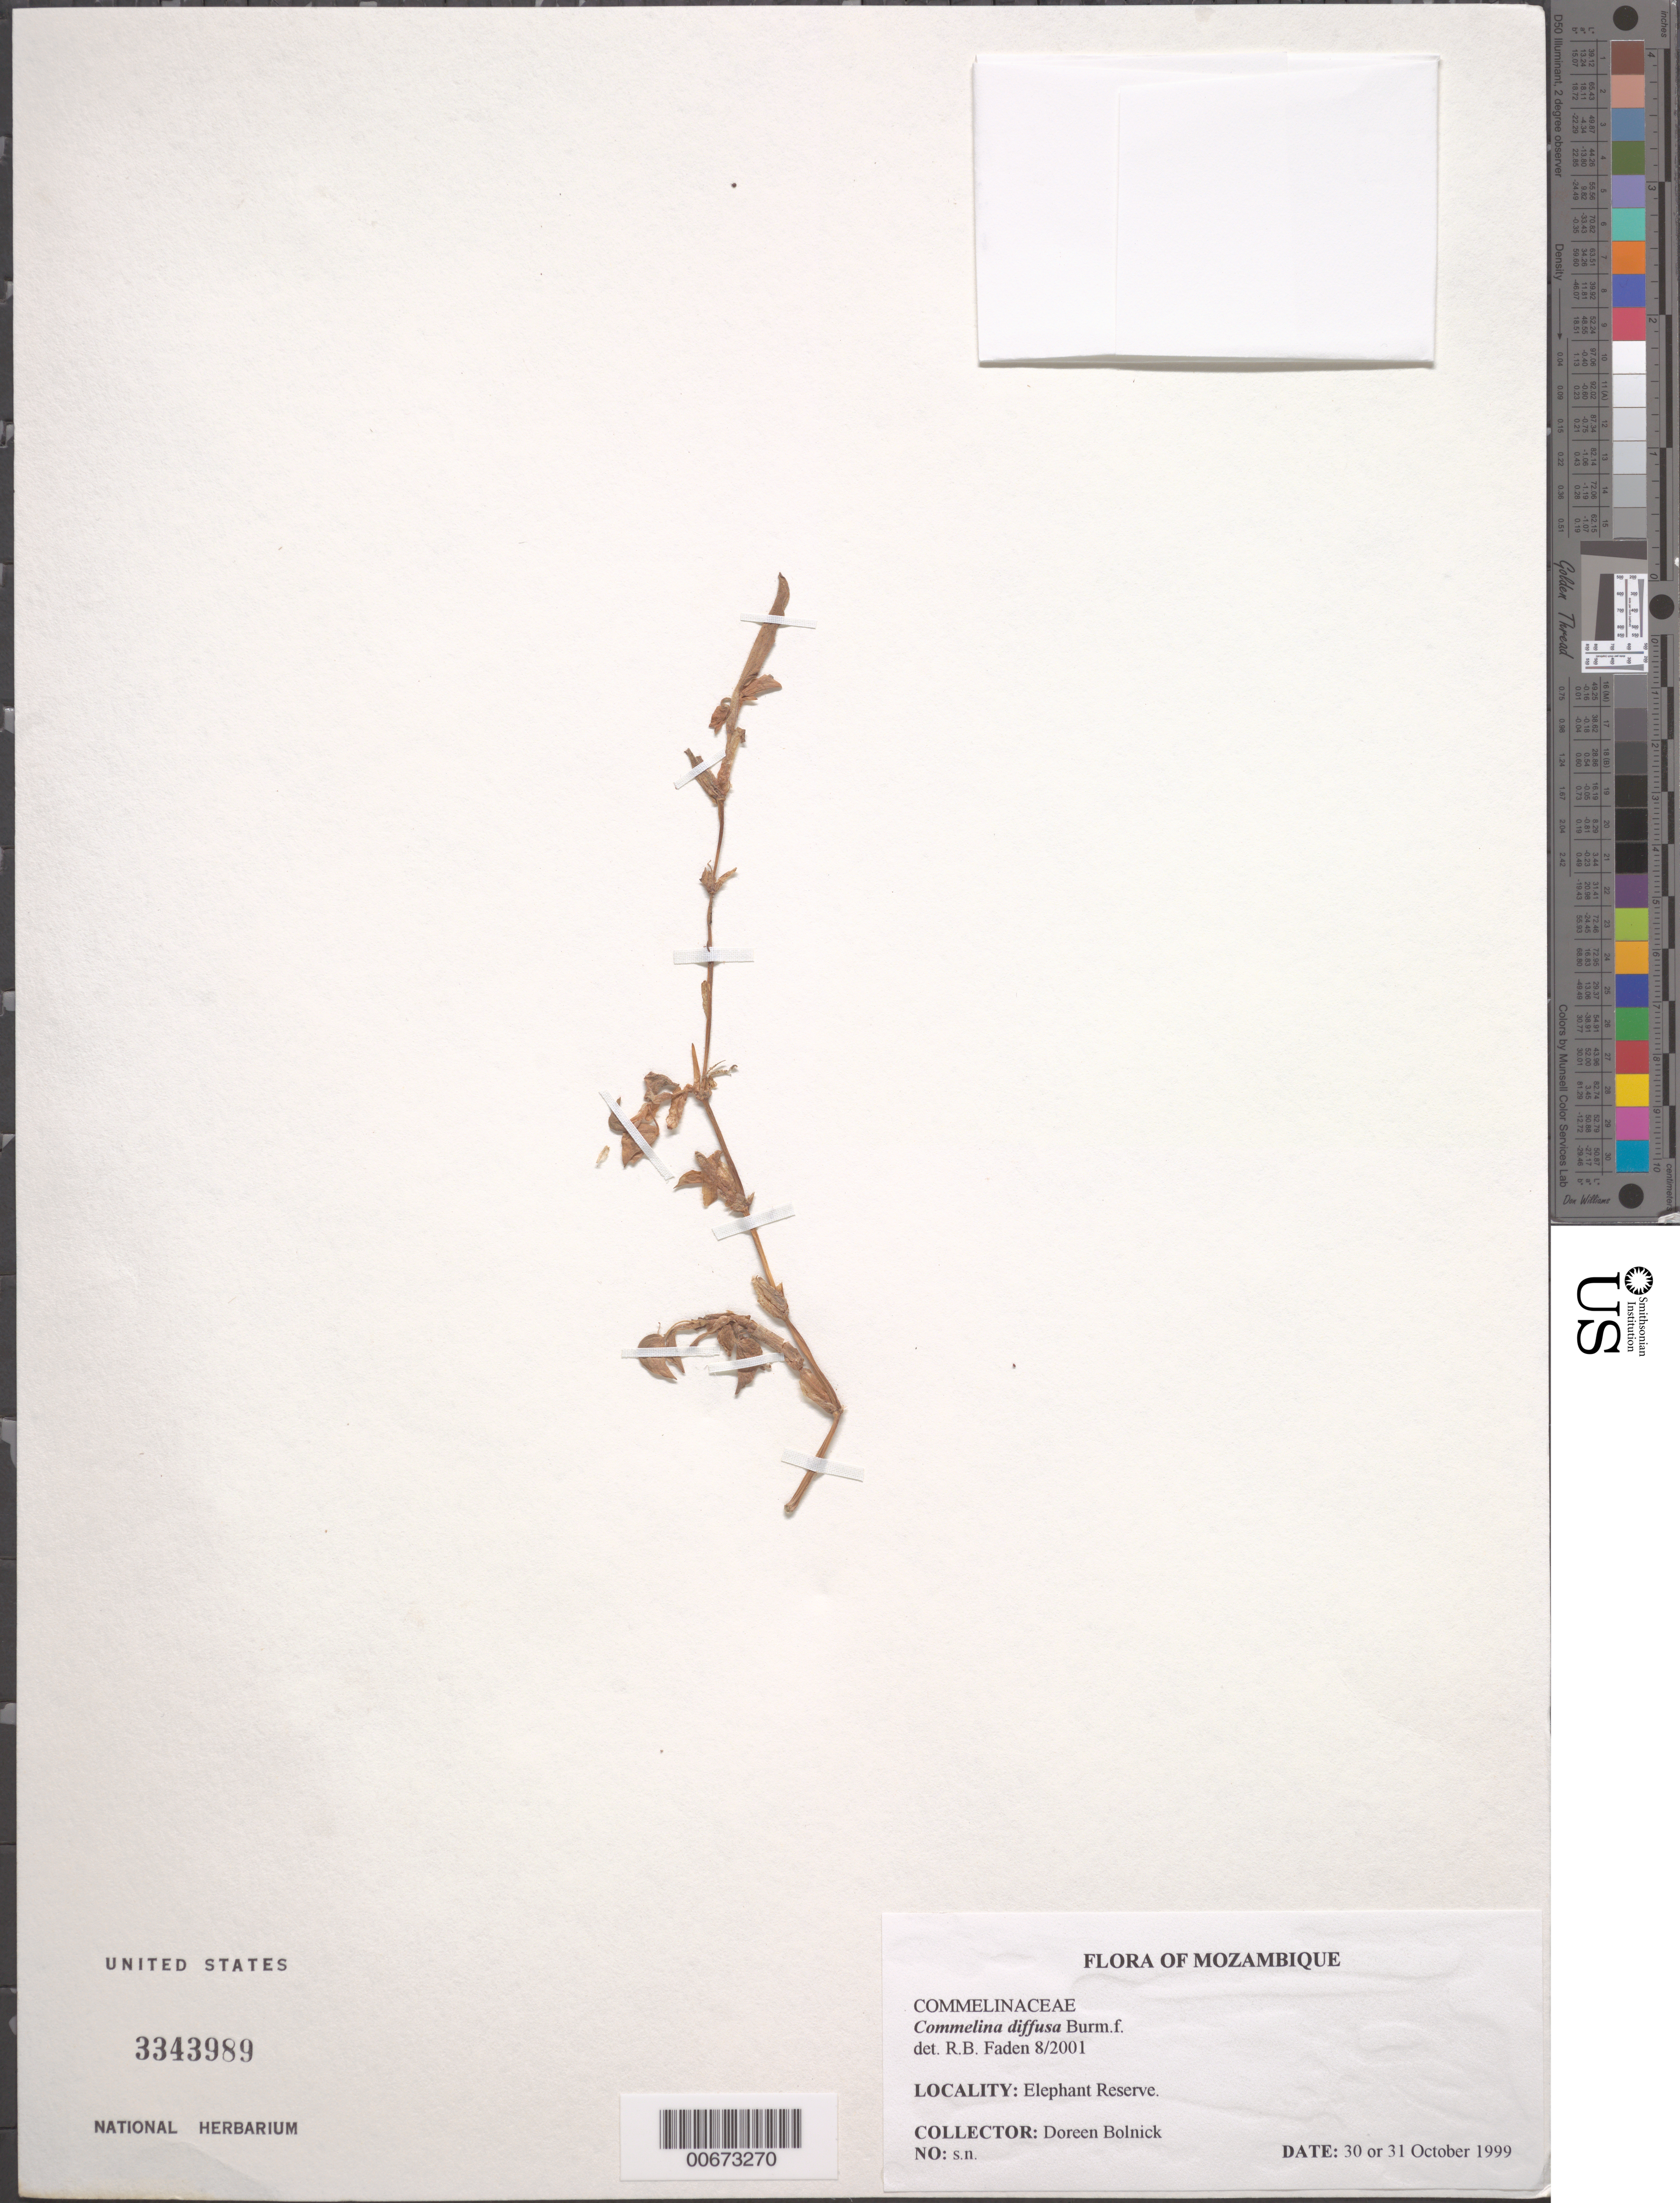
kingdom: Plantae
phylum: Tracheophyta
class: Liliopsida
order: Commelinales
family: Commelinaceae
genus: Commelina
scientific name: Commelina diffusa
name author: Burm. f.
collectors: D. Bolnick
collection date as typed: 30 Oct 1999 or 31 Oct 1999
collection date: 1999-10-30 or 1999-10-31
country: Mozambique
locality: Elephant Reserve.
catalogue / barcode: US 3343989